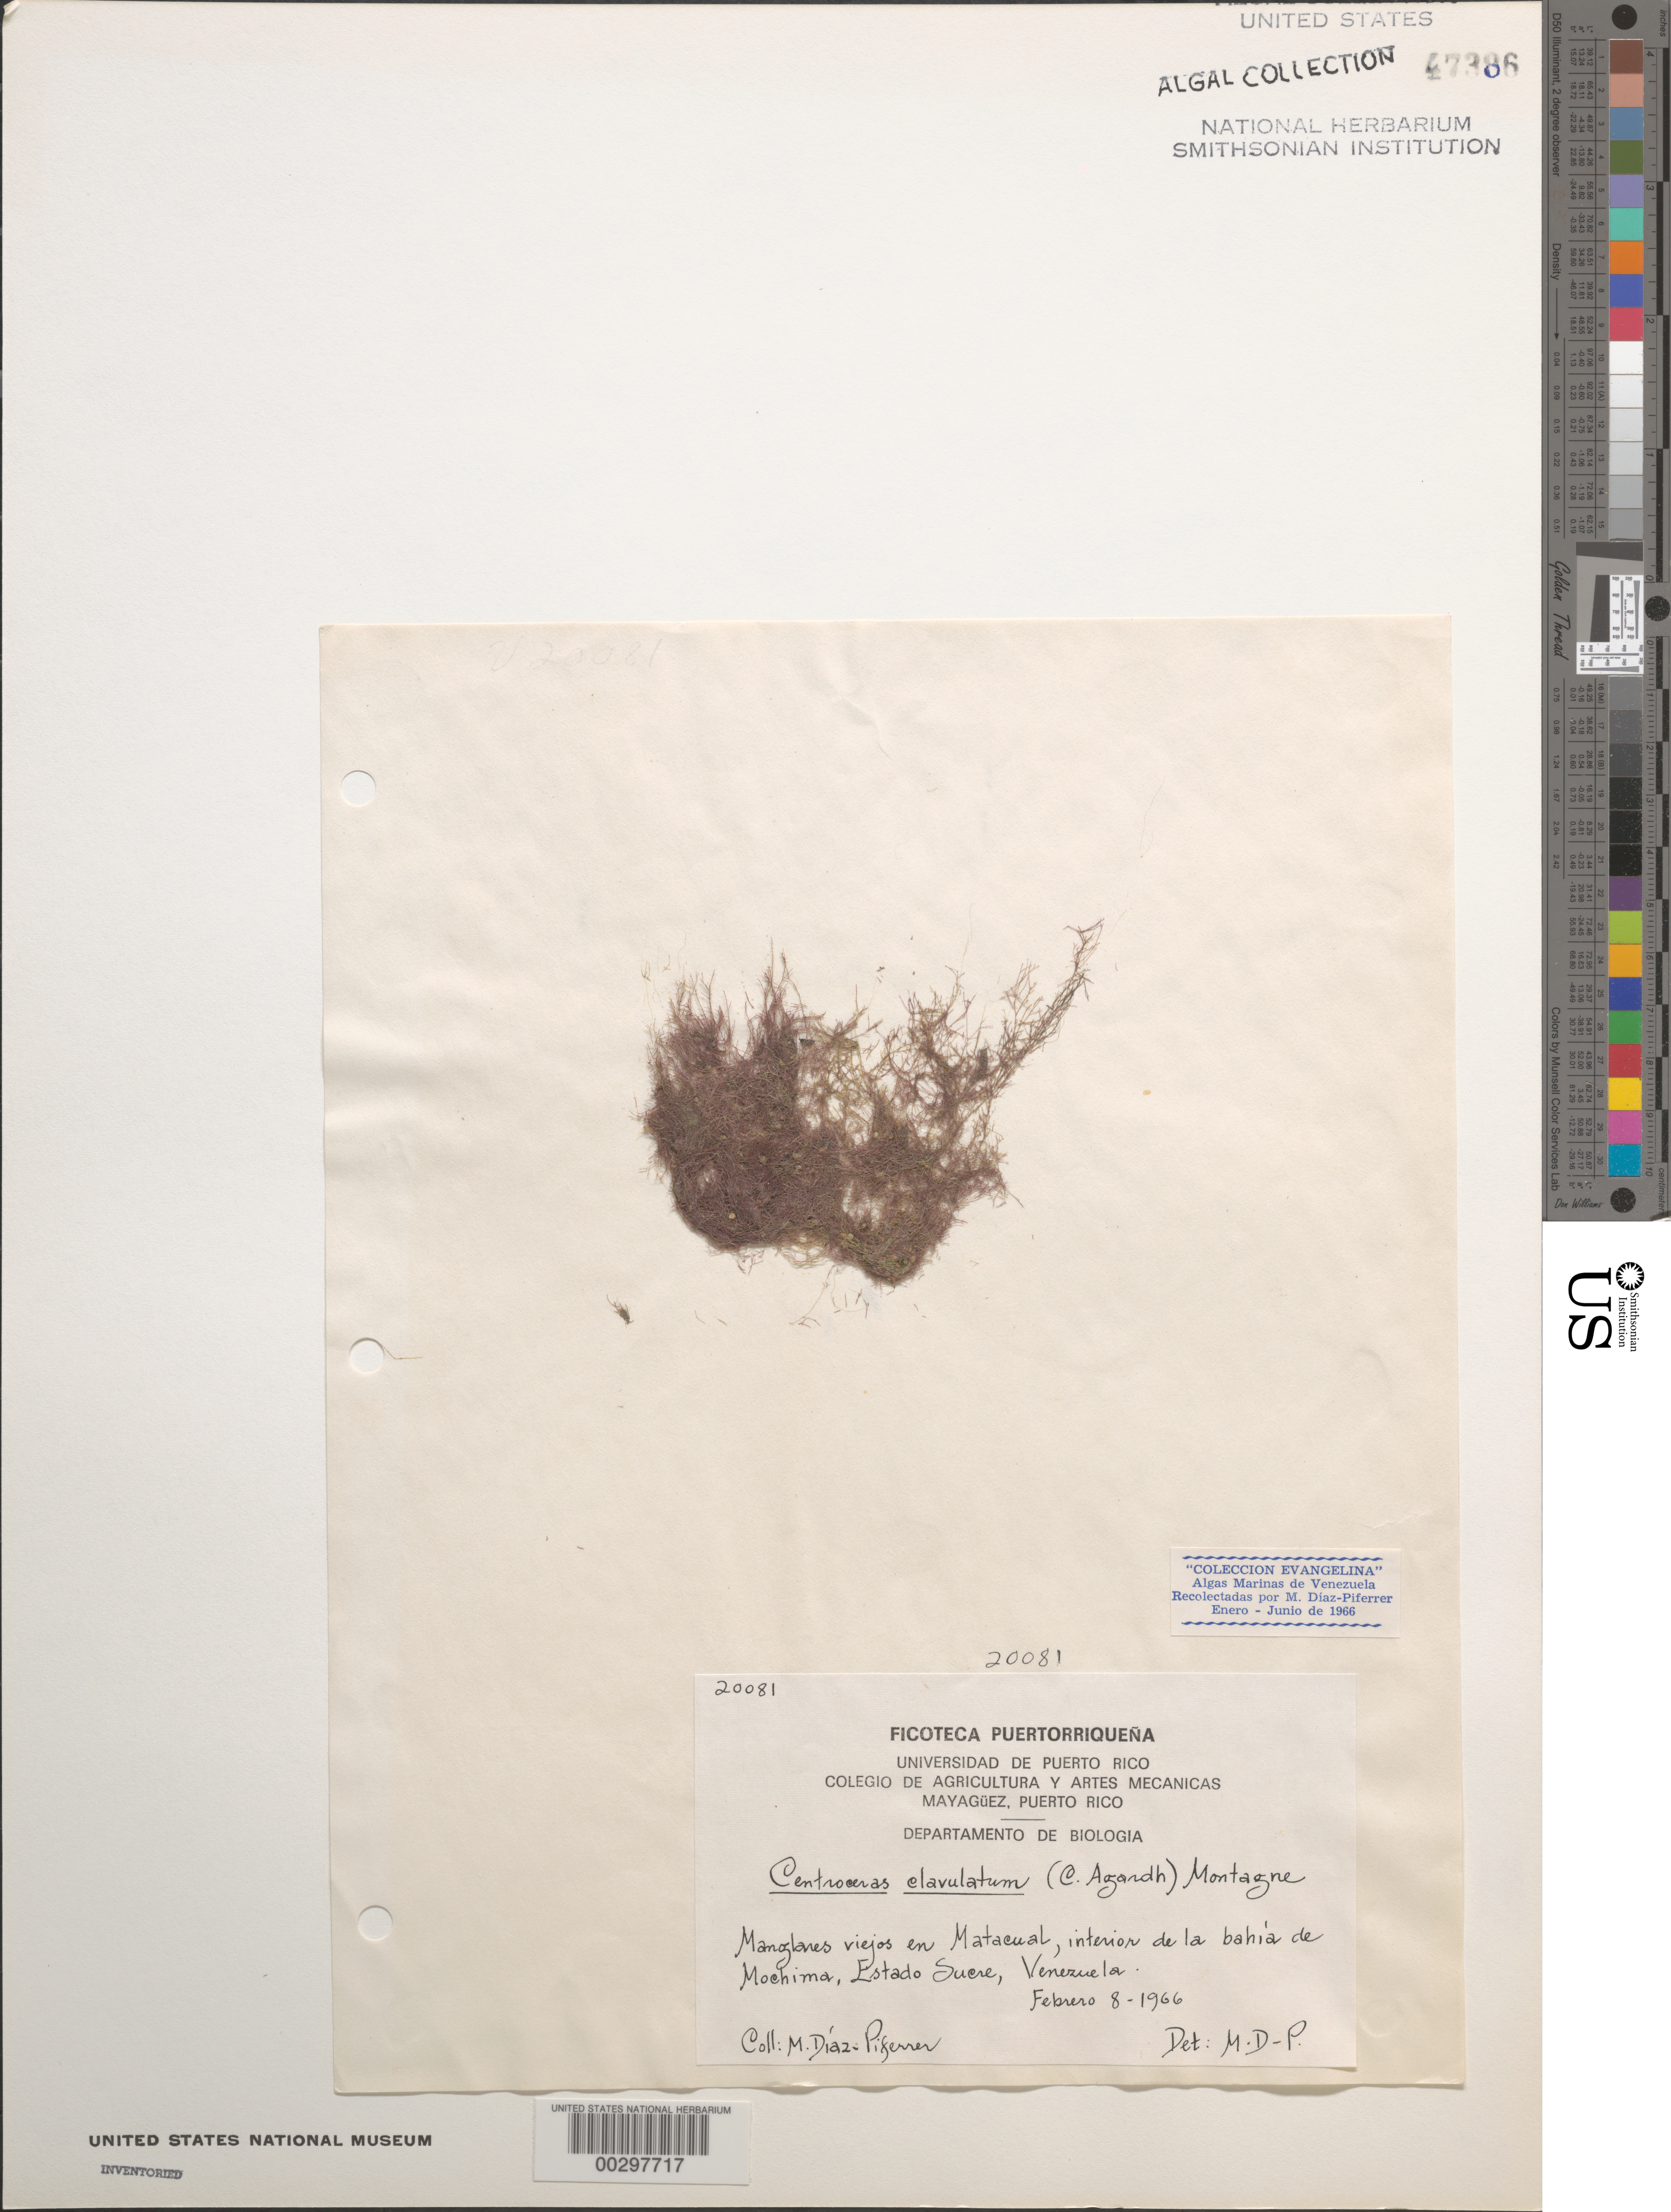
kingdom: Plantae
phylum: Rhodophyta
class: Florideophyceae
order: Ceramiales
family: Ceramiaceae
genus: Centroceras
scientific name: Centroceras clavulatum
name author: (C. Agardh) Mont.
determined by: Diaz-Piferrer, M.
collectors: M. Diaz-Piferrer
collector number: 20081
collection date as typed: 08 Feb 1966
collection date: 1966-02-08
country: Venezuela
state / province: Sucre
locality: Matacual, Bahia de Mochima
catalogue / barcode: US 47386